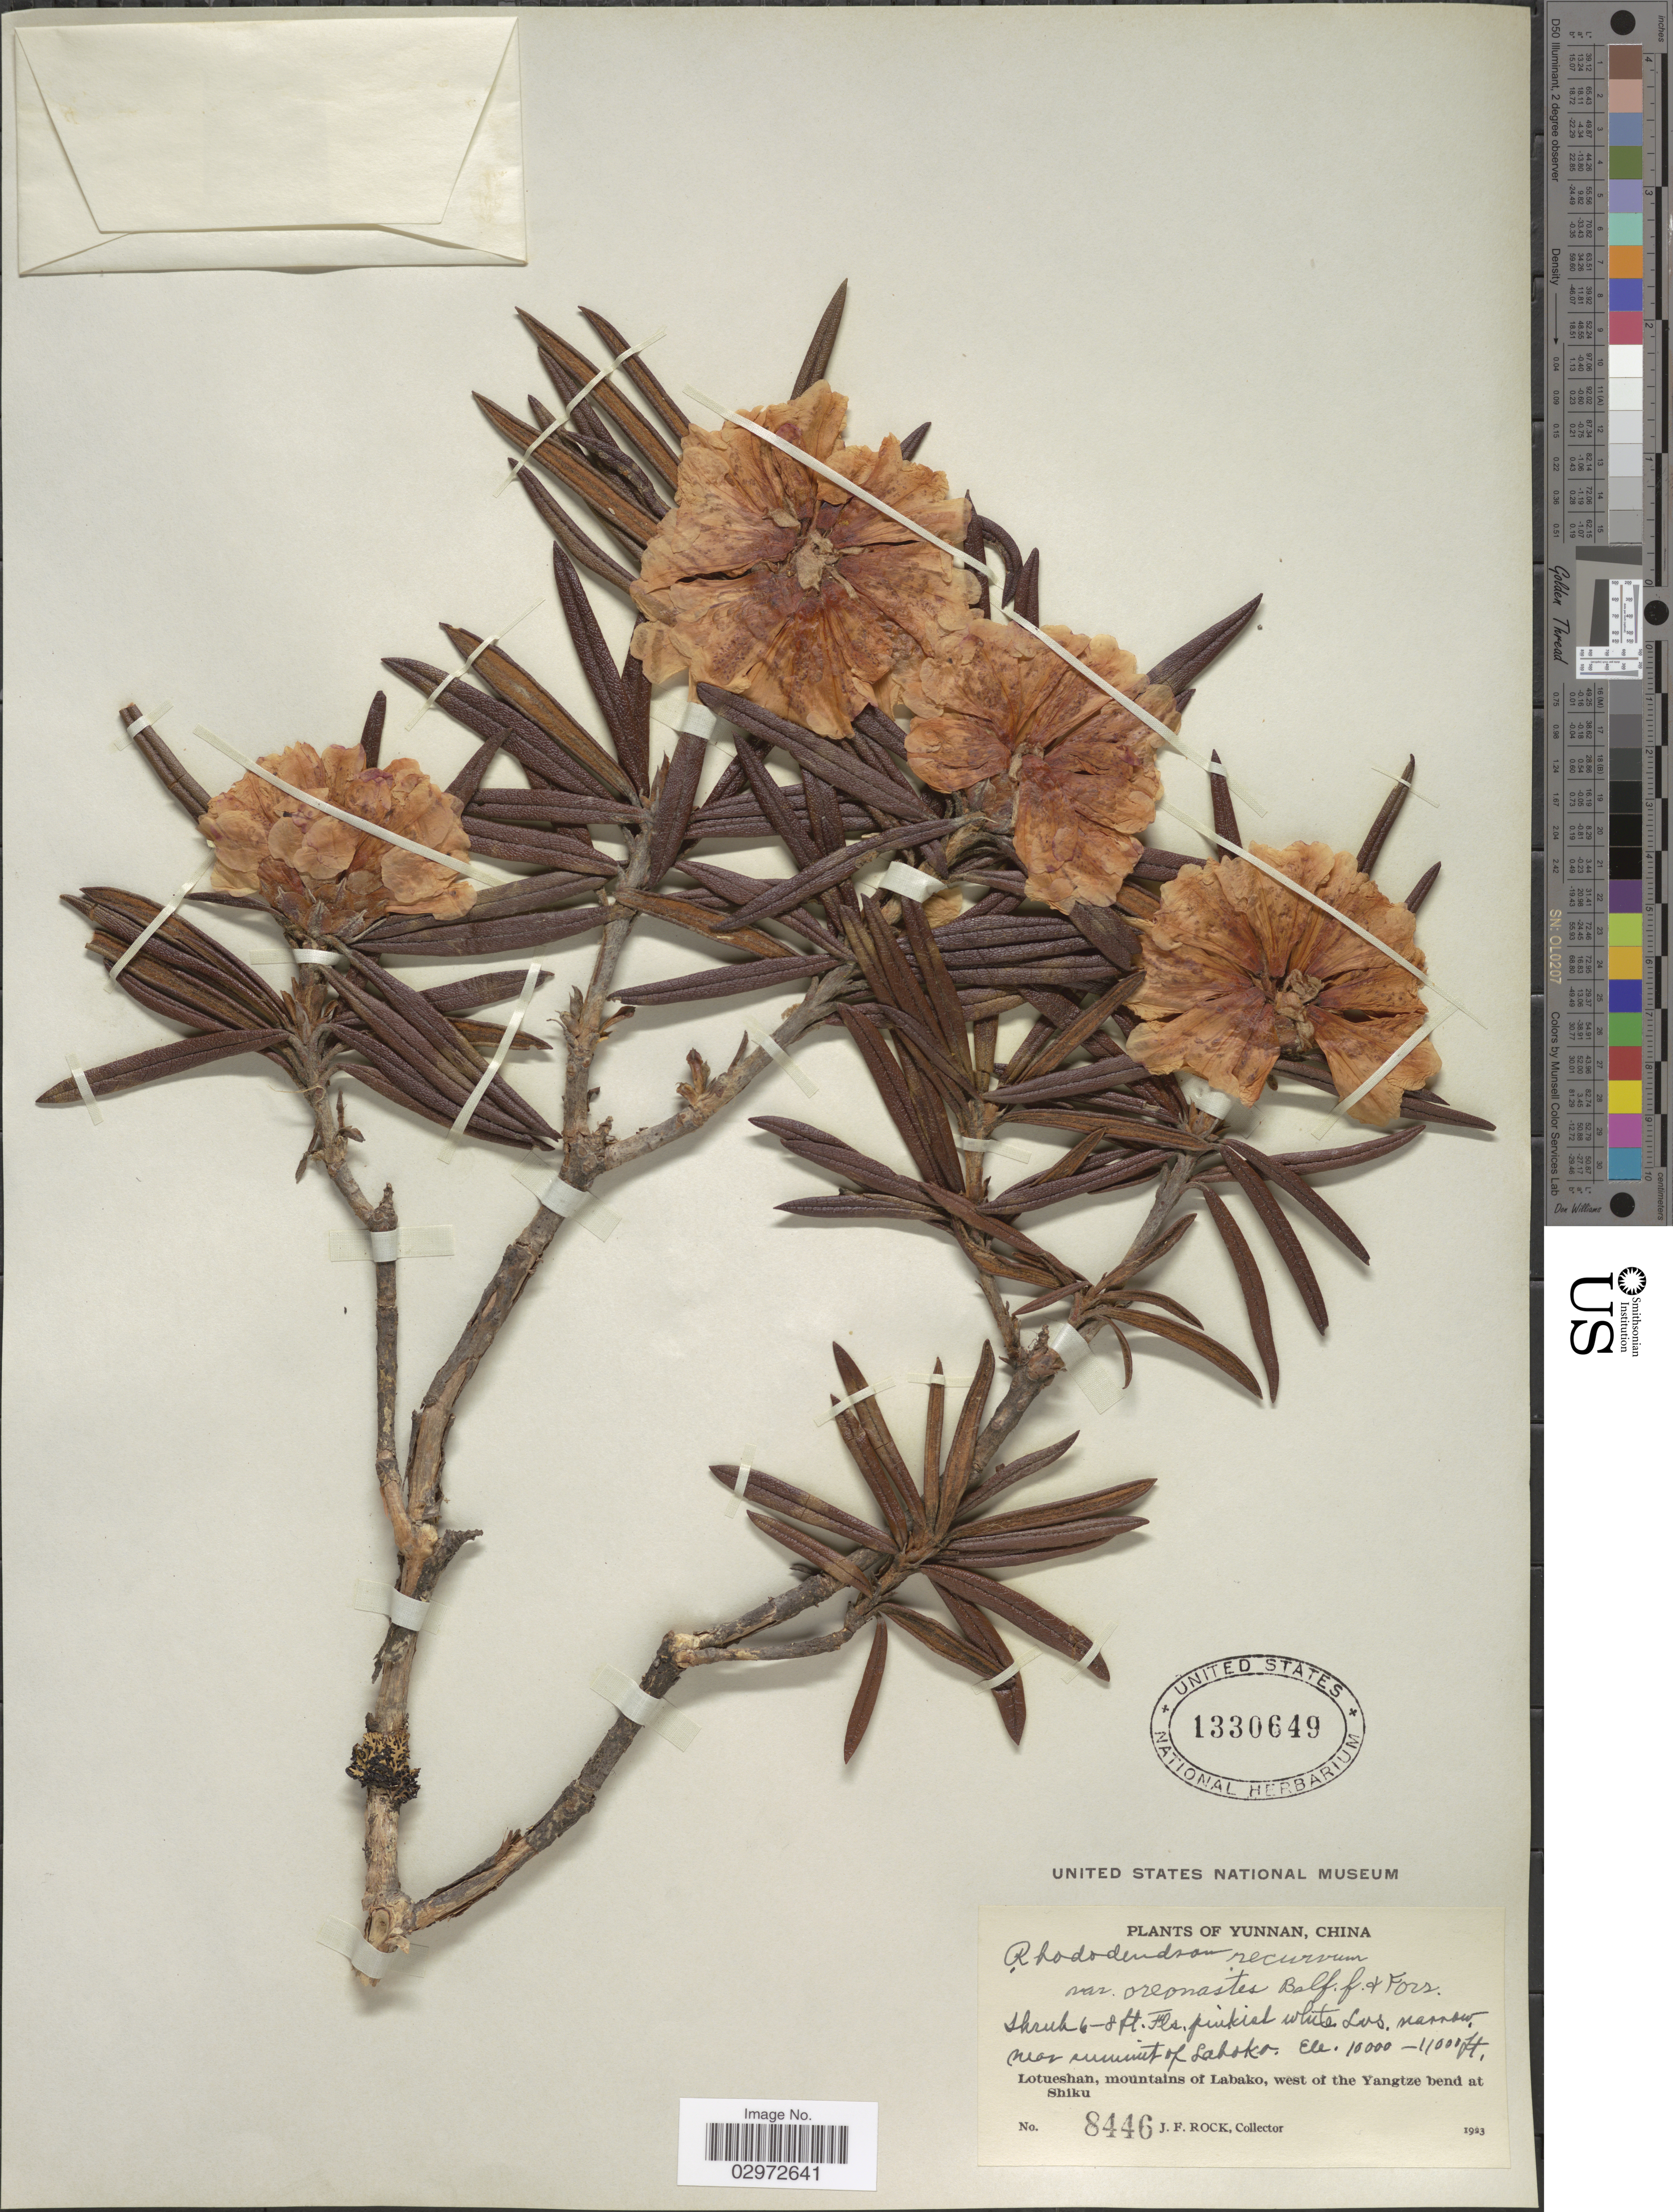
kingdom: Plantae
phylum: Tracheophyta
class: Magnoliopsida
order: Ericales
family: Ericaceae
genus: Rhododendron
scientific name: Rhododendron recurvum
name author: Balf. f. & Forrest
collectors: J. Rock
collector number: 8446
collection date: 1923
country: China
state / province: Yunnan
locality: Near summit of Labako. Lotueshan, mountains of Labako, west of the Yangtze bend at Shiku.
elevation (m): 3048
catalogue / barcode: US 1330649